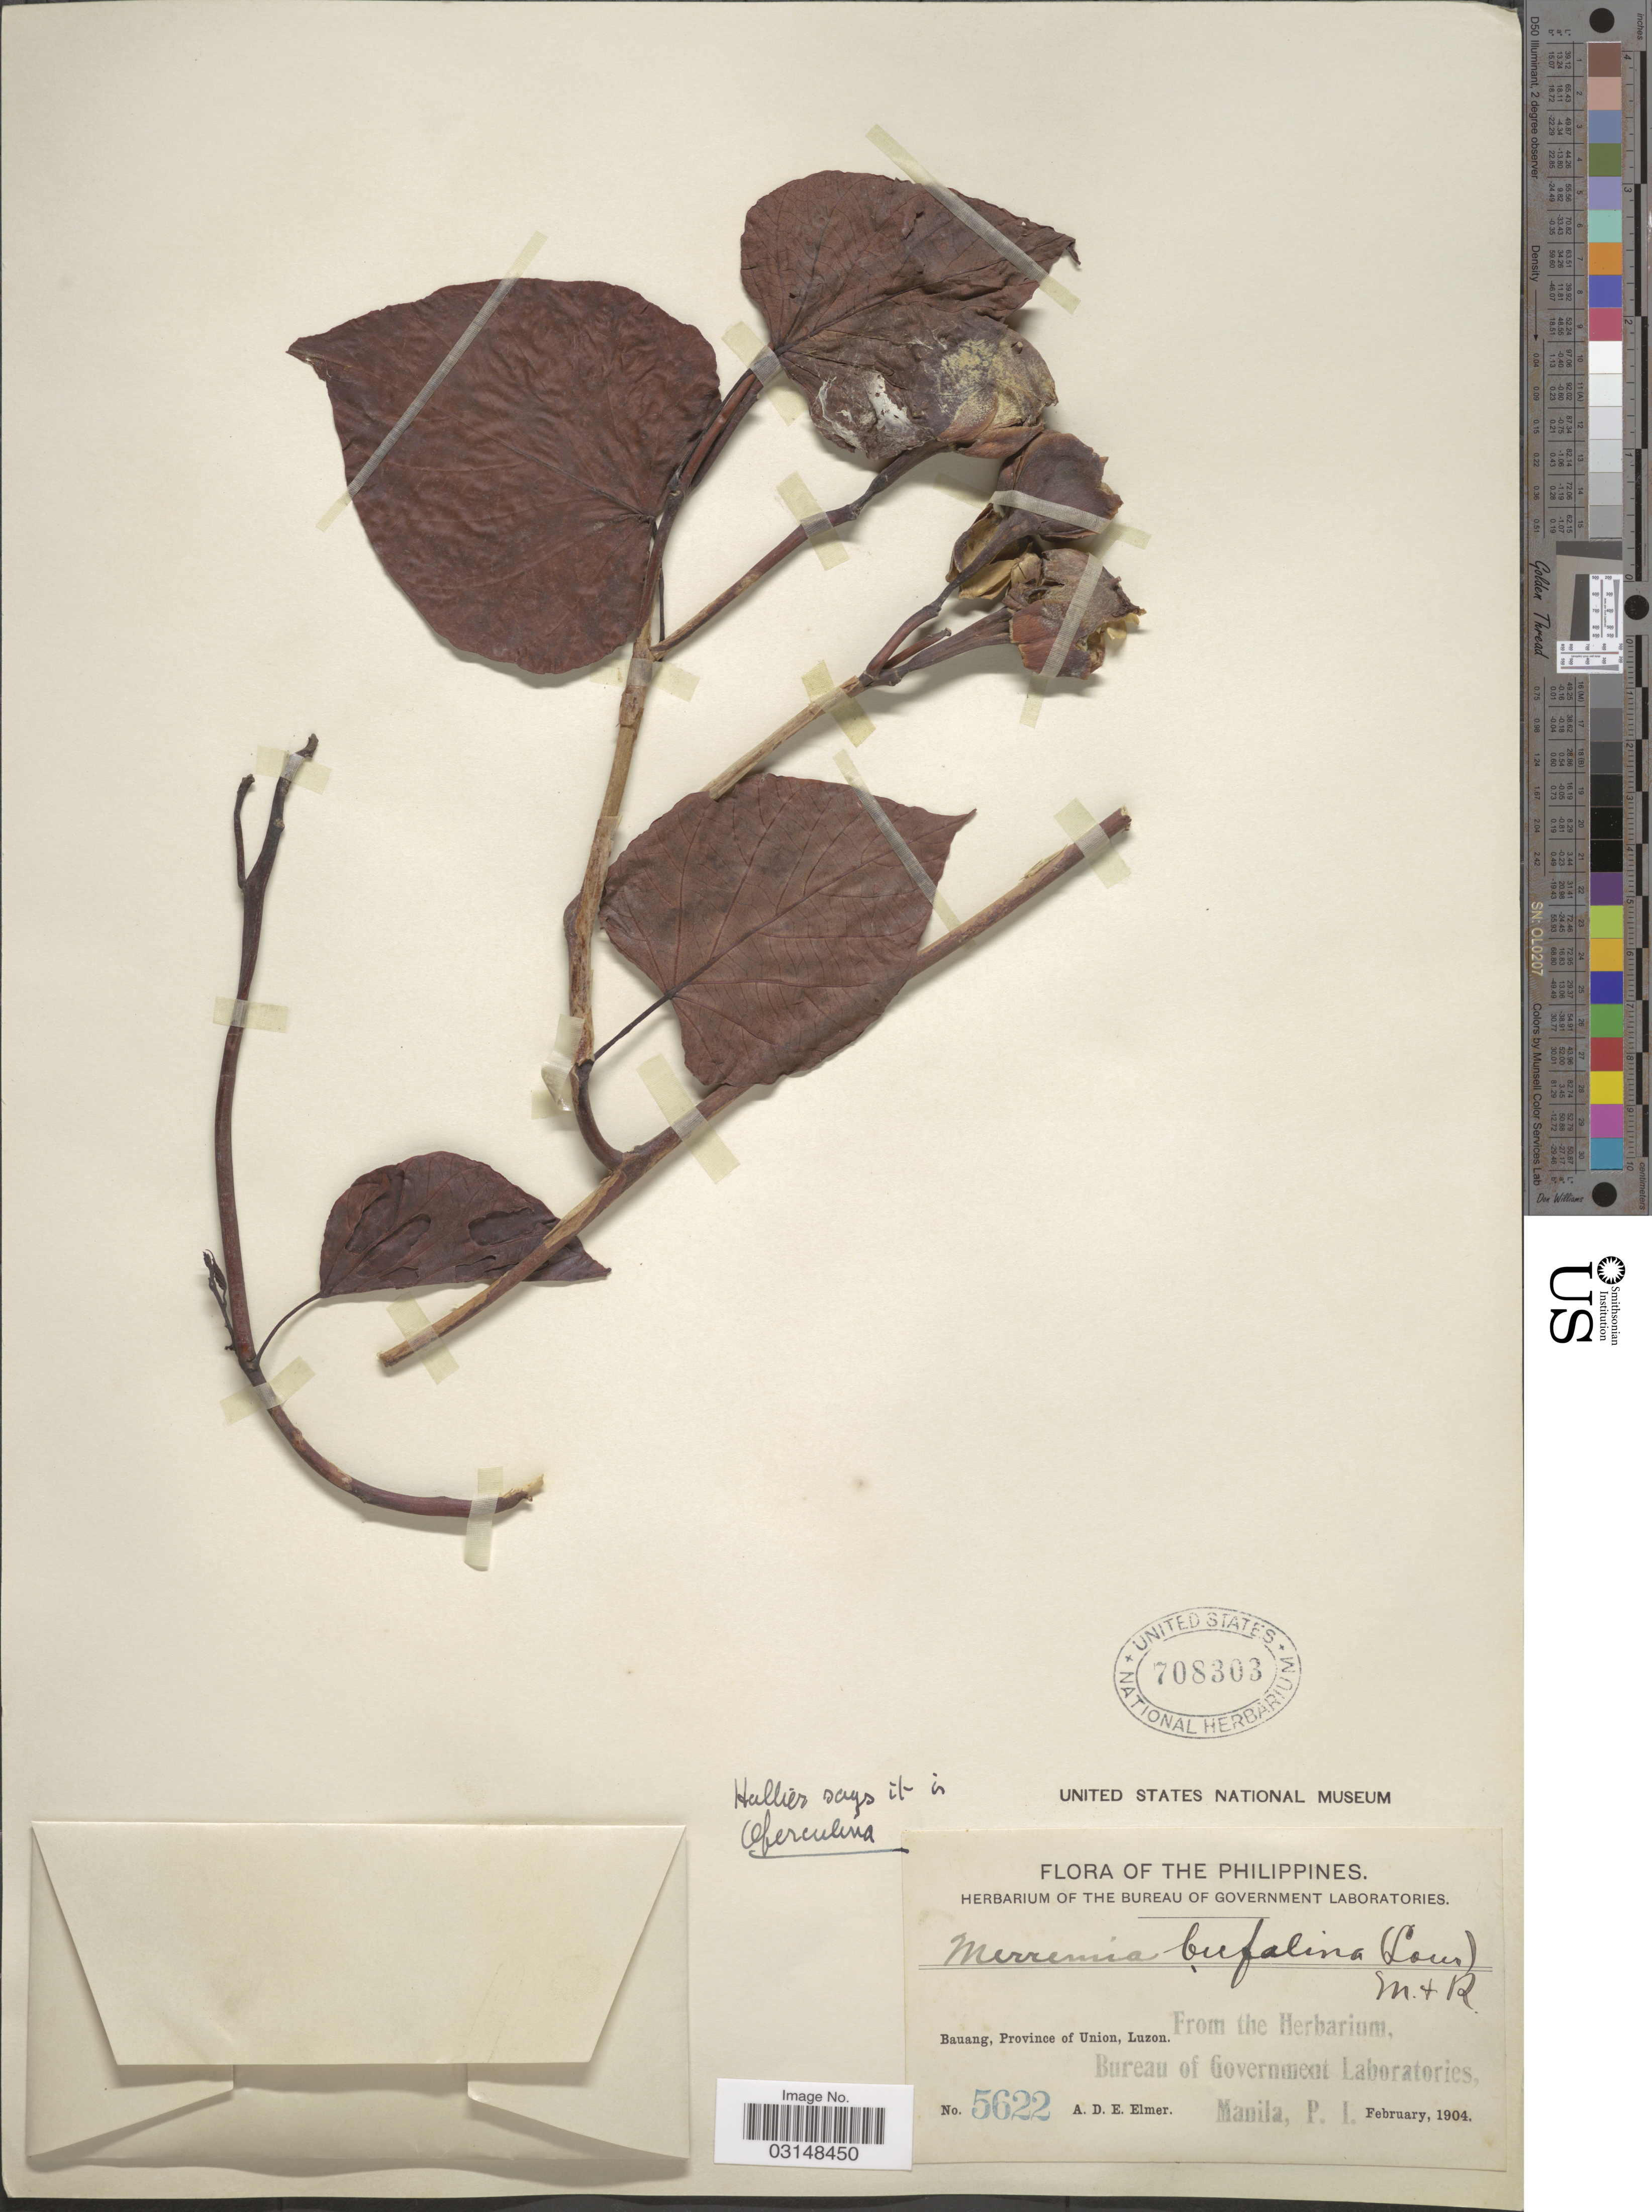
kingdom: Plantae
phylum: Tracheophyta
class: Magnoliopsida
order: Solanales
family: Convolvulaceae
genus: Operculina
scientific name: Operculina riedeliana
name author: (Oliv.) Ooststr.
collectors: A. D. E. Elmer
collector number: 5622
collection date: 1904-02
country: Philippines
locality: Bauang, Province of Union, Luzon.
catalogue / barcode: US 708303